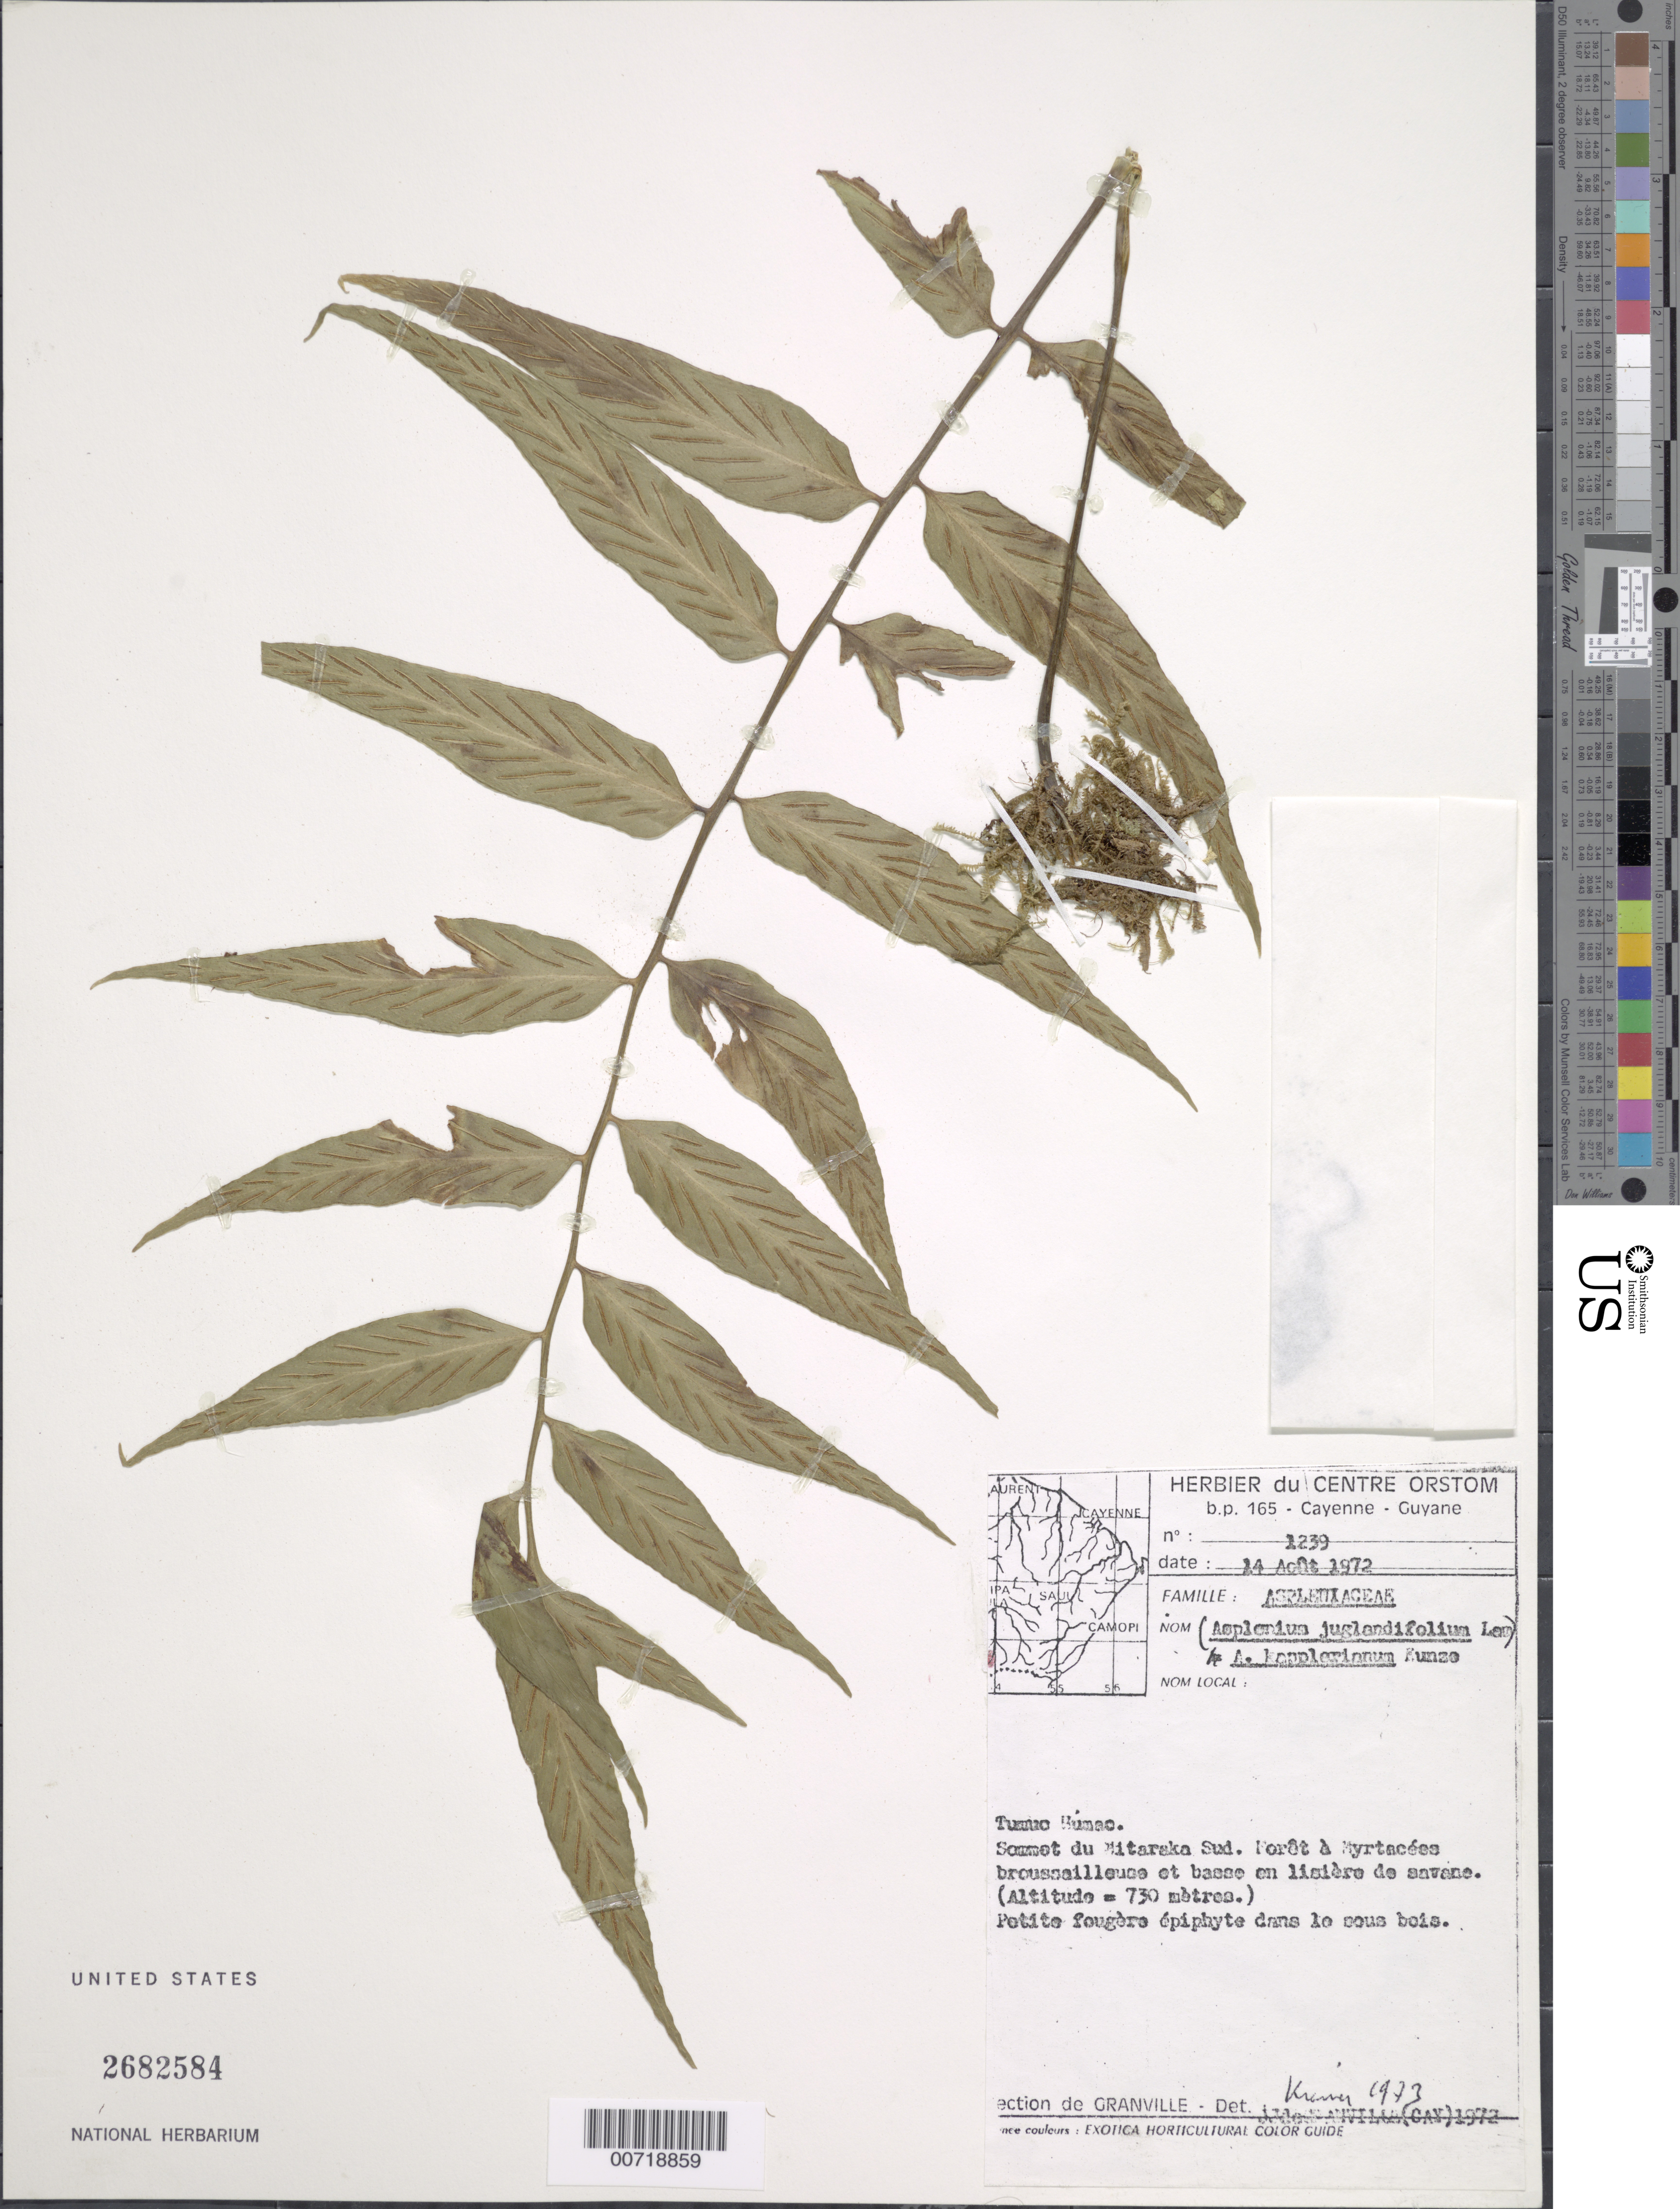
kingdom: Plantae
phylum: Tracheophyta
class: Polypodiopsida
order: Polypodiales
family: Aspleniaceae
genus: Asplenium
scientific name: Asplenium juglandifolium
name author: Lam.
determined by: Kramer, K. U.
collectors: J.-J. de Granville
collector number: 1239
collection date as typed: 14-Aug-72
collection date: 1972-08-14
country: French Guiana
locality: Tumuc-Humac, Mitaraka sommet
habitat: Forest; a Myrtaceae broussailleuse et basse en lisière de savane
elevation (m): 730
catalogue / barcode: US 2682584